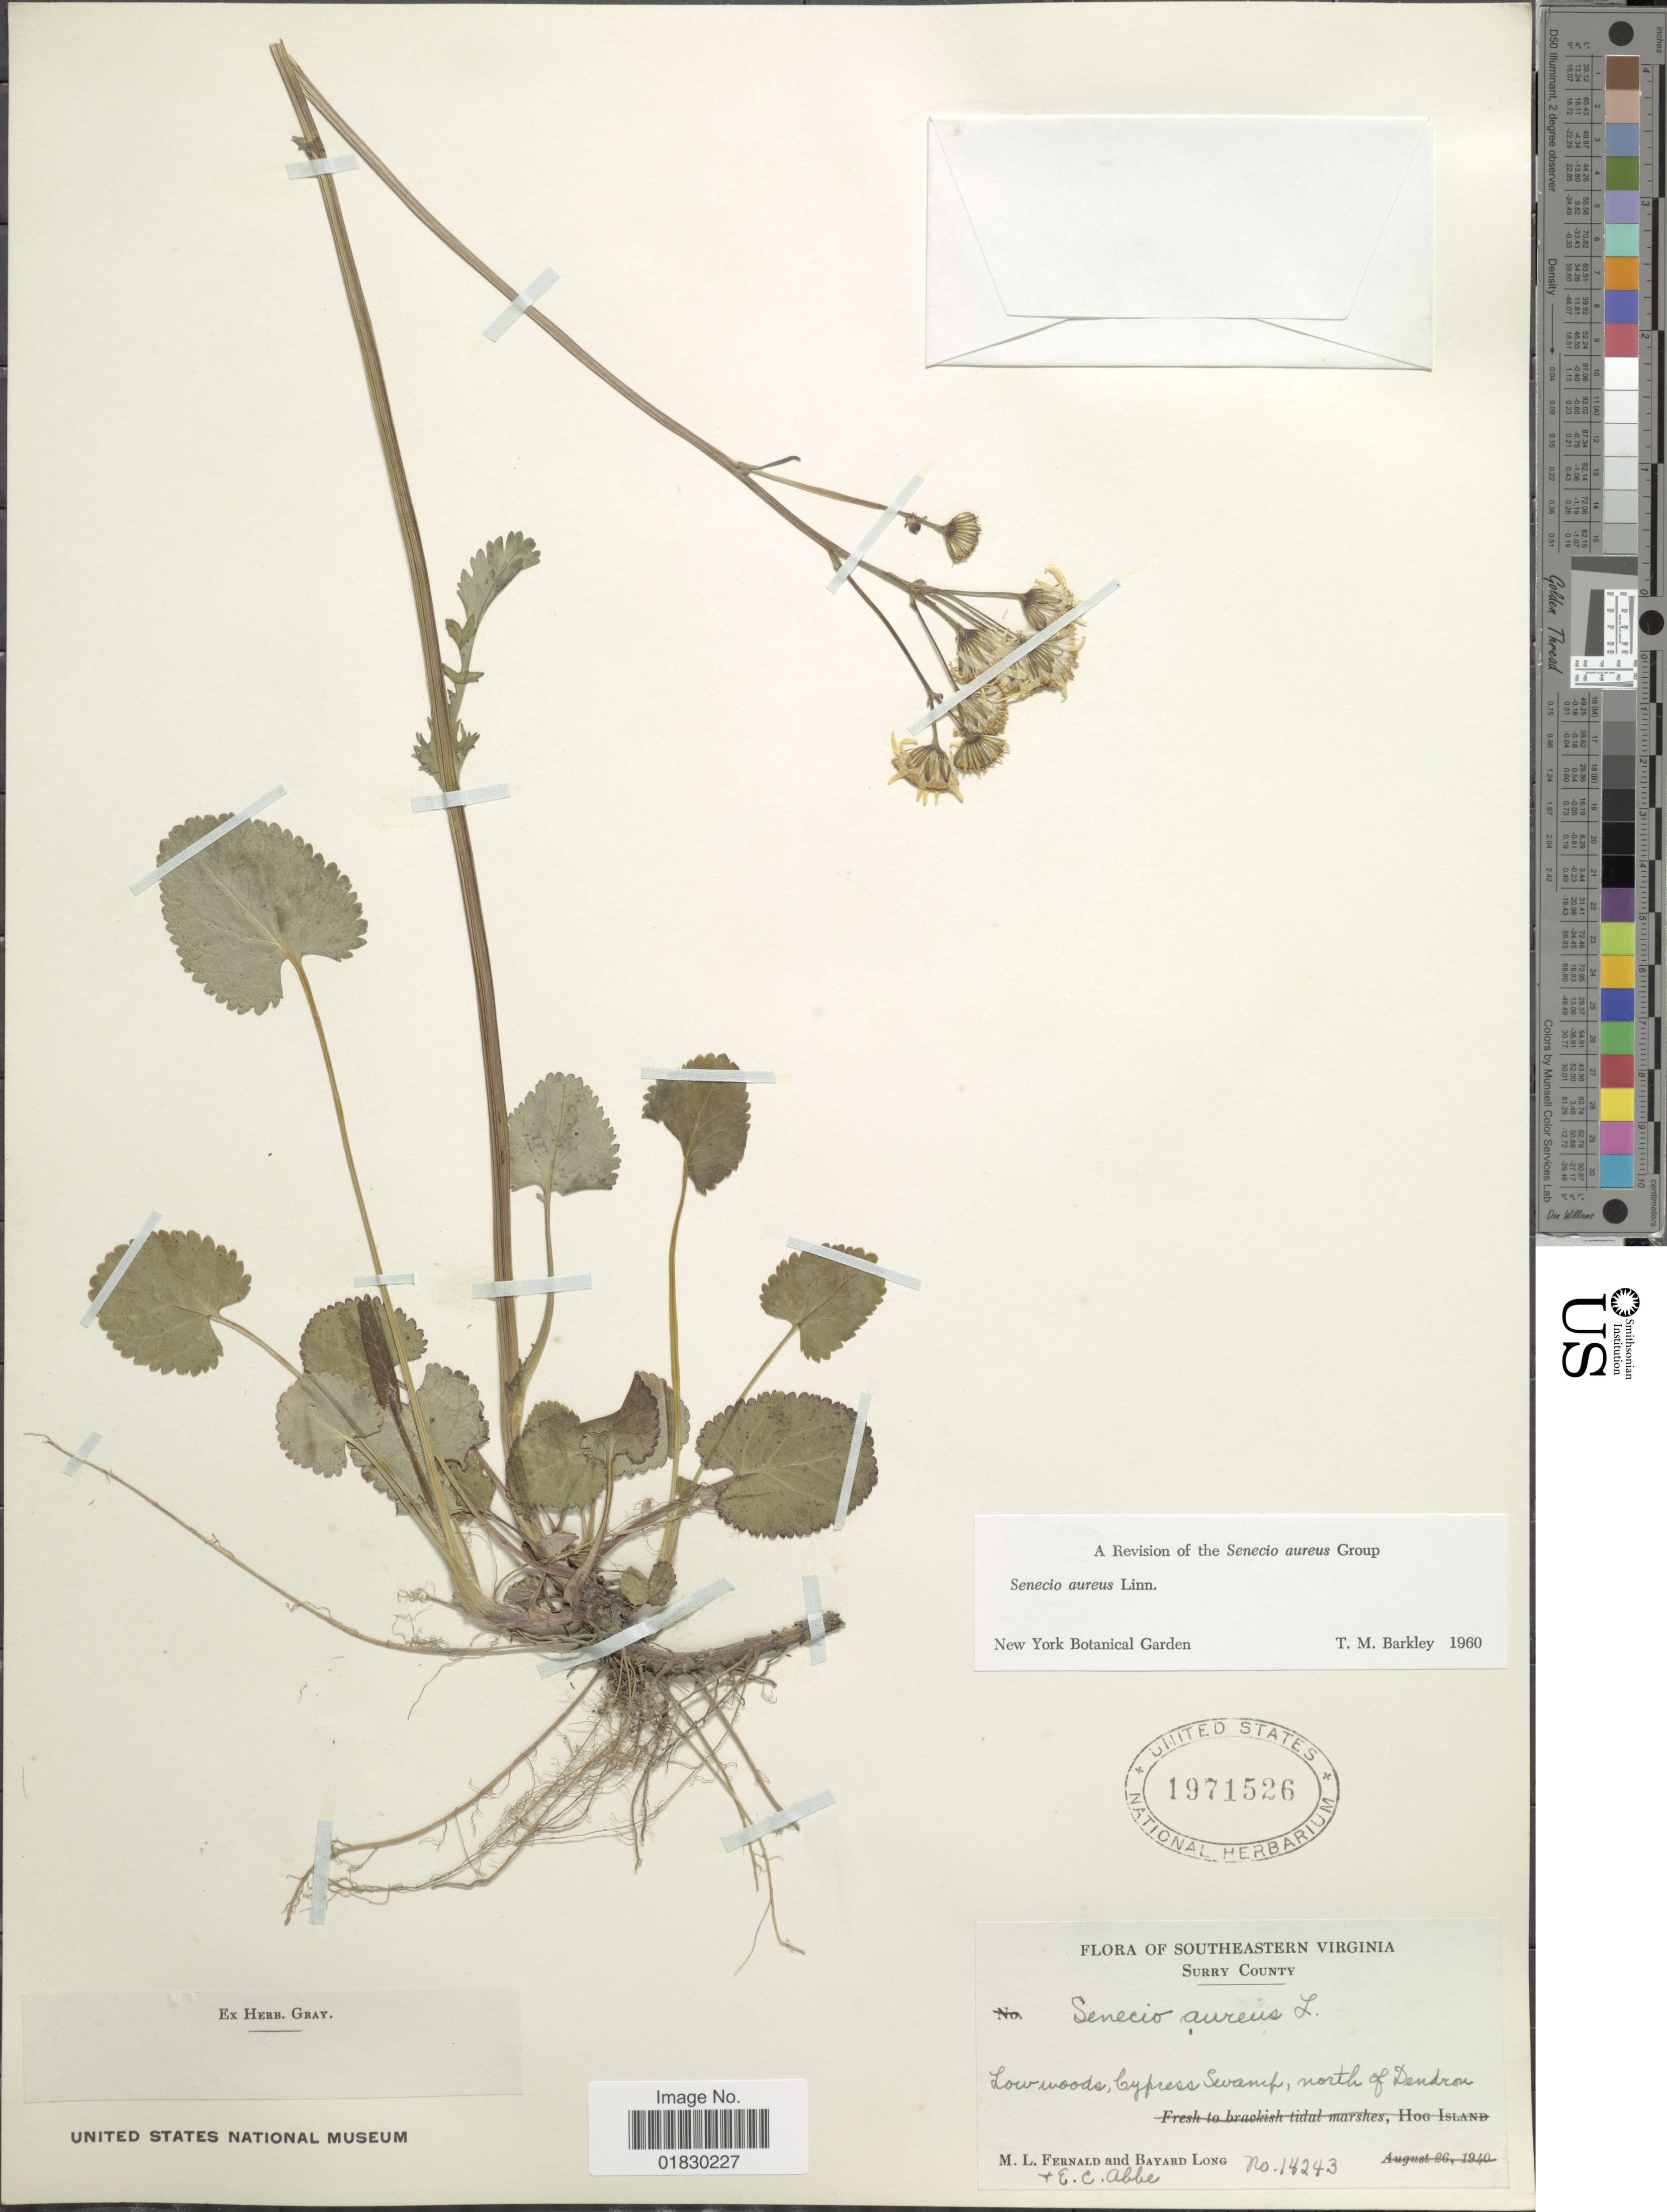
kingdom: Plantae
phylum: Tracheophyta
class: Magnoliopsida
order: Asterales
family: Asteraceae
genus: Packera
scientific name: Packera aurea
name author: (L.) Á. Löve & D. Löve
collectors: M. L. Fernald, B. Long & E. C. Abbe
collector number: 14243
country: United States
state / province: Virginia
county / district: Surry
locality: Southeastern Virginia, Surry County, Low woods, Cypress Swamp, north of Dendron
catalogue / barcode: US 1971526